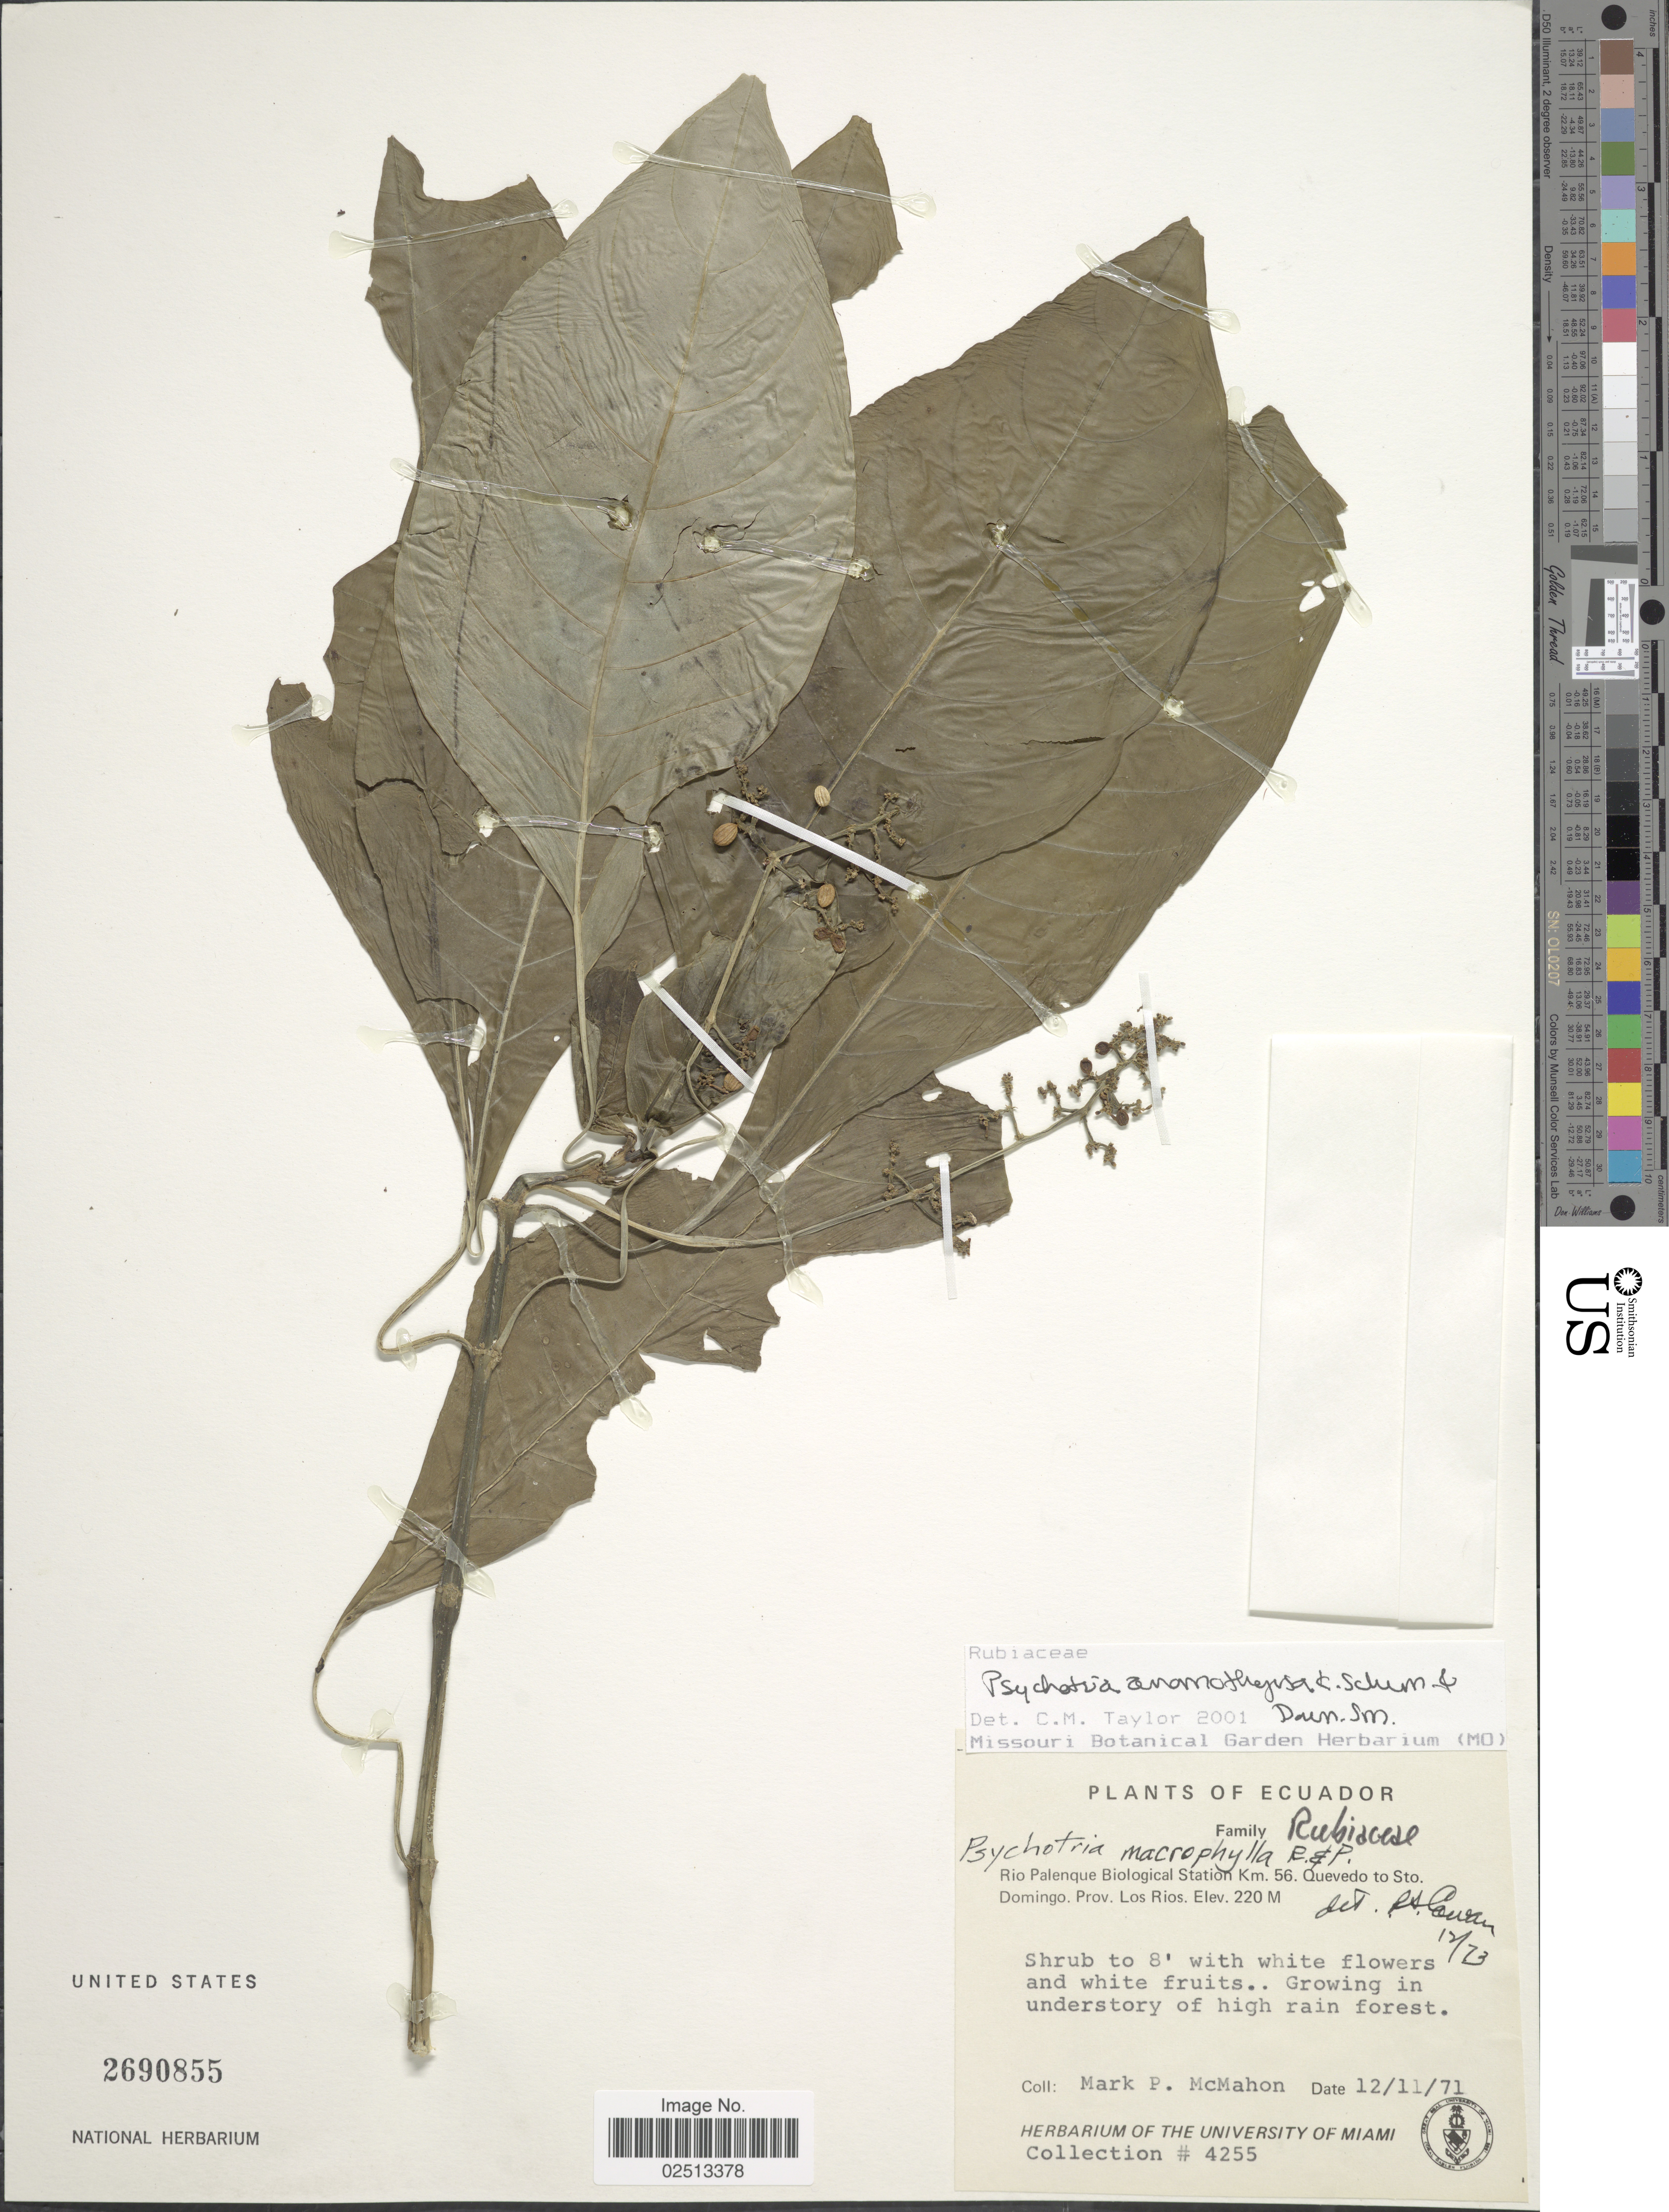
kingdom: Plantae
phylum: Tracheophyta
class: Magnoliopsida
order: Gentianales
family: Rubiaceae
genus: Psychotria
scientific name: Psychotria anomothyrsa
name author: K. Schum. & Donn. Sm. in Donn. Sm.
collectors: M. McMahon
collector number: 4255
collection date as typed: Transcribed d/m/y: 12/11/71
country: Ecuador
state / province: Los Ríos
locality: Rio Palenque Biological Station Km. 56. Quevedo to Sto. Domingo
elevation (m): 220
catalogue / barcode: US 2690855